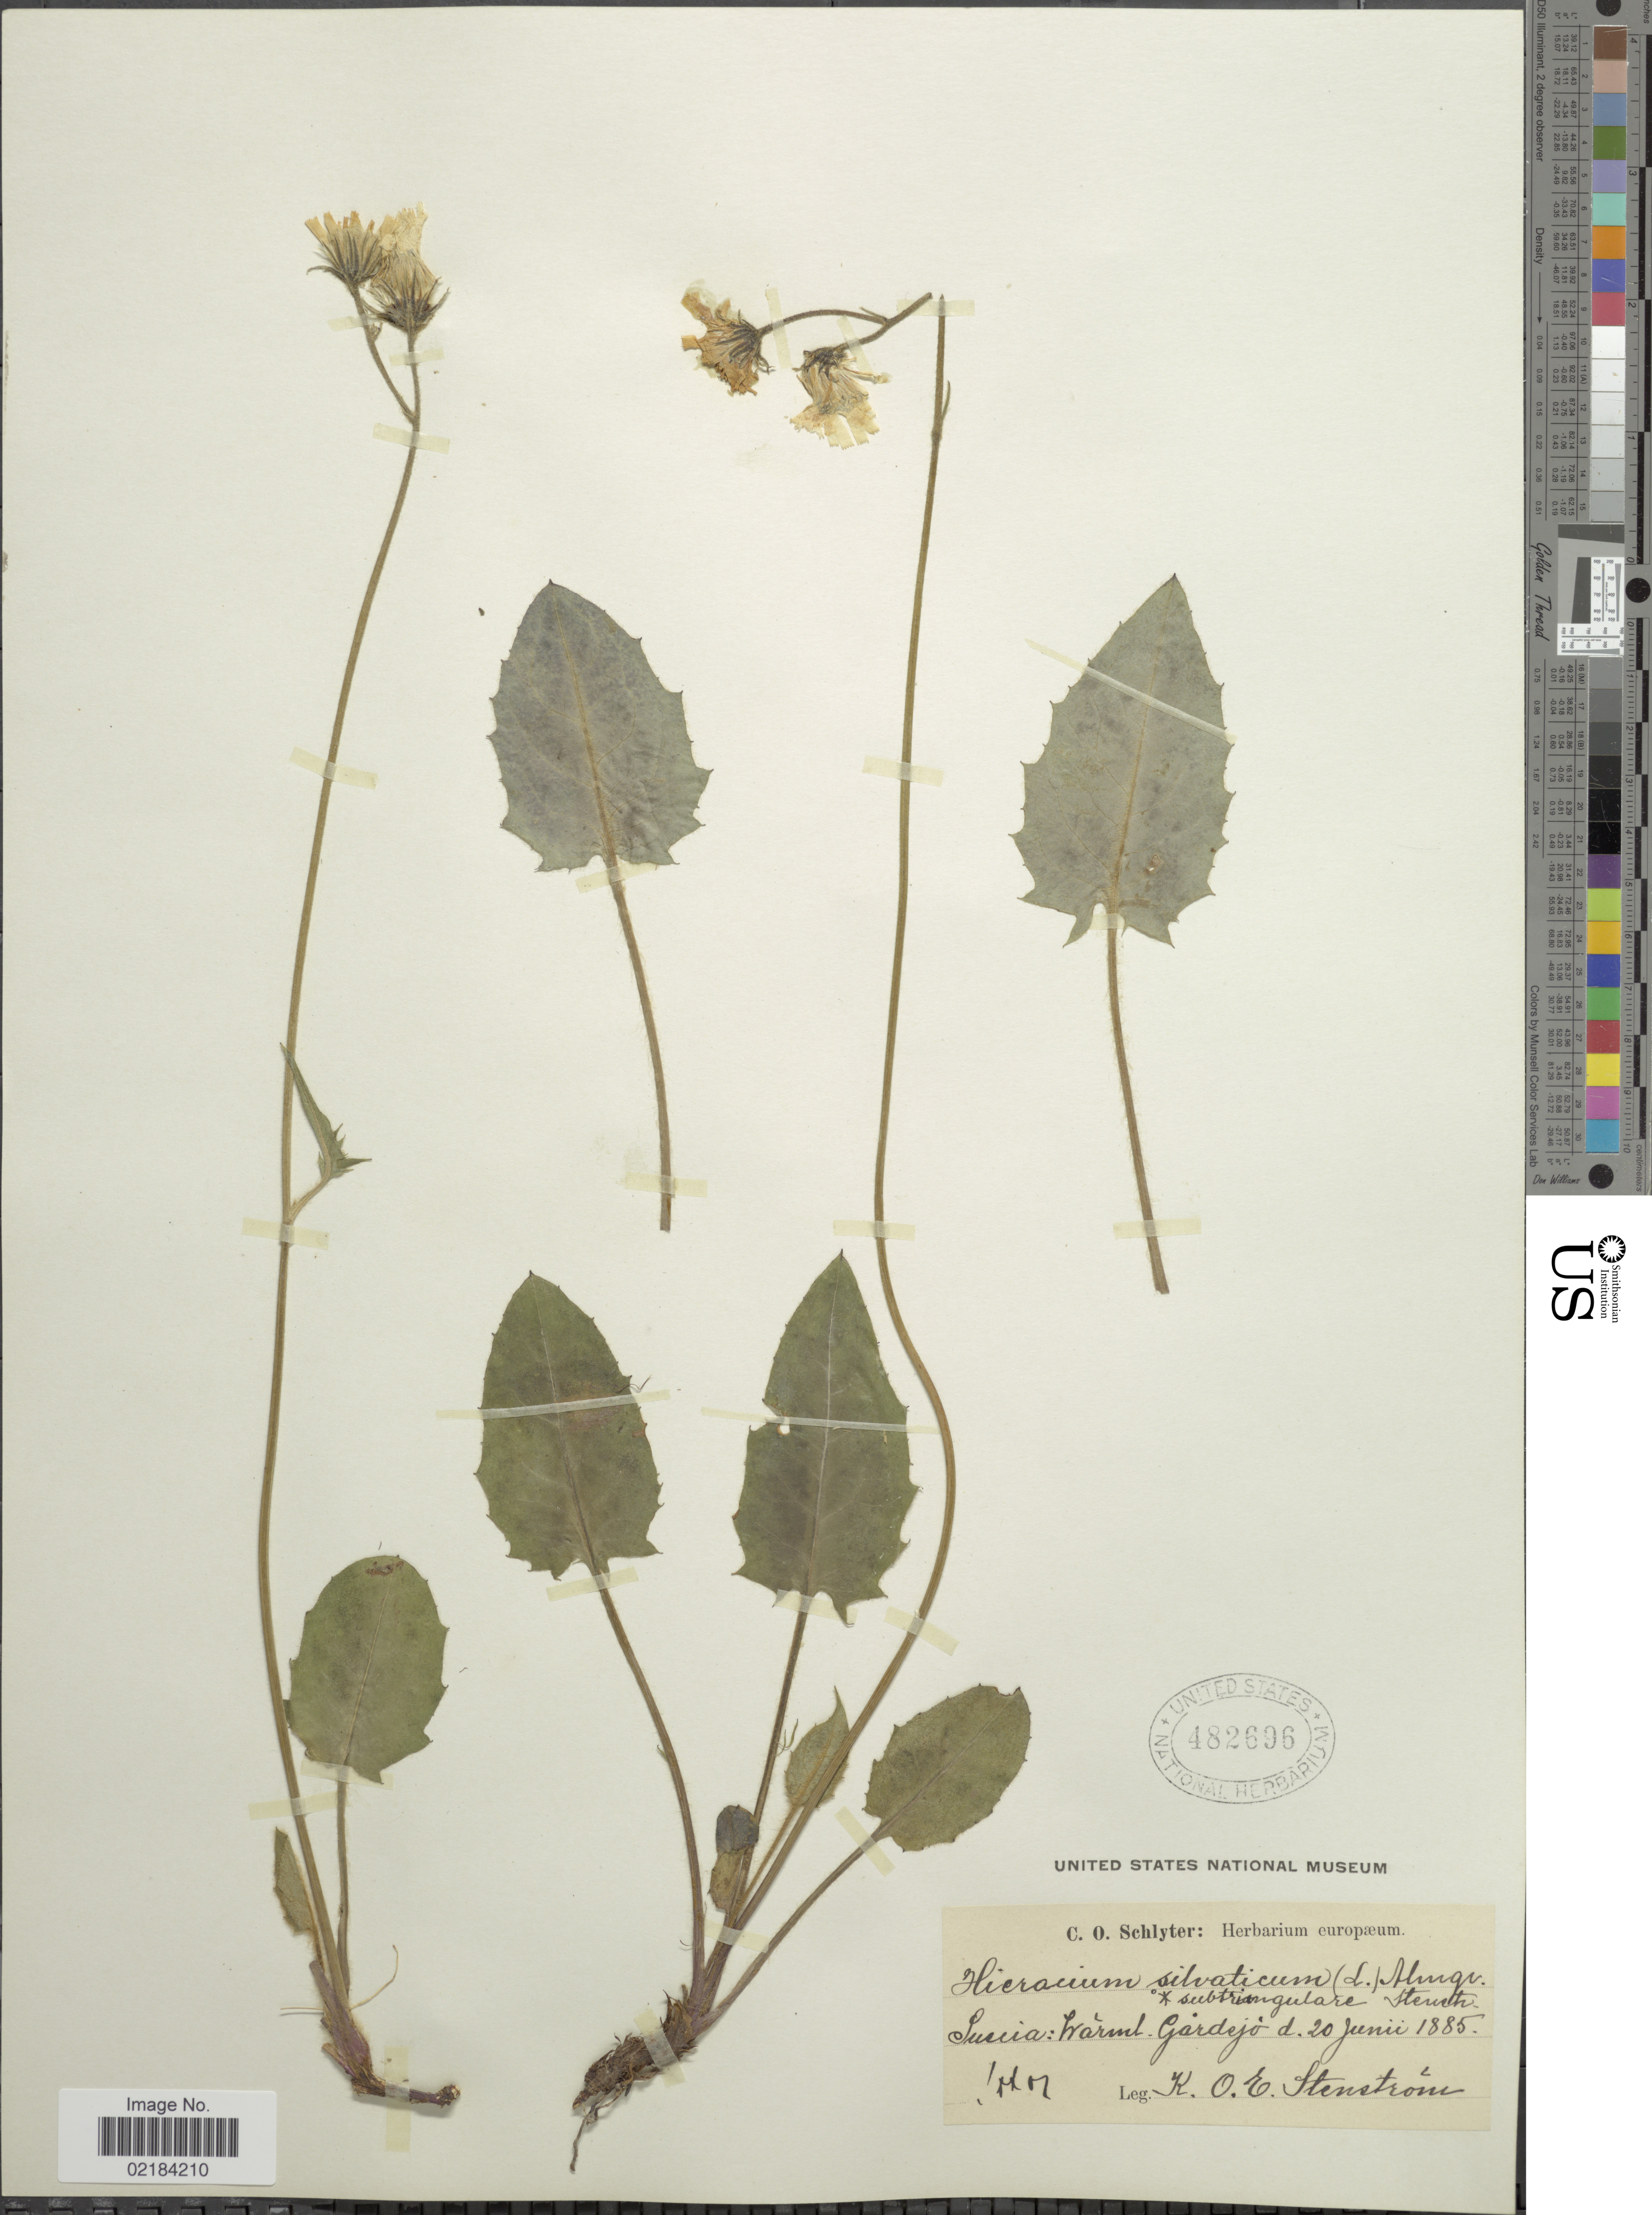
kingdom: Plantae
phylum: Tracheophyta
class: Magnoliopsida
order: Asterales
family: Asteraceae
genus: Hieracium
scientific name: Hieracium sylvaticum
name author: (L.) Gouan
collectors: K. O. E. Stenström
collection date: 1885-06-20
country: Sweden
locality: Warml. Gardsjo.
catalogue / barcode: US 482696